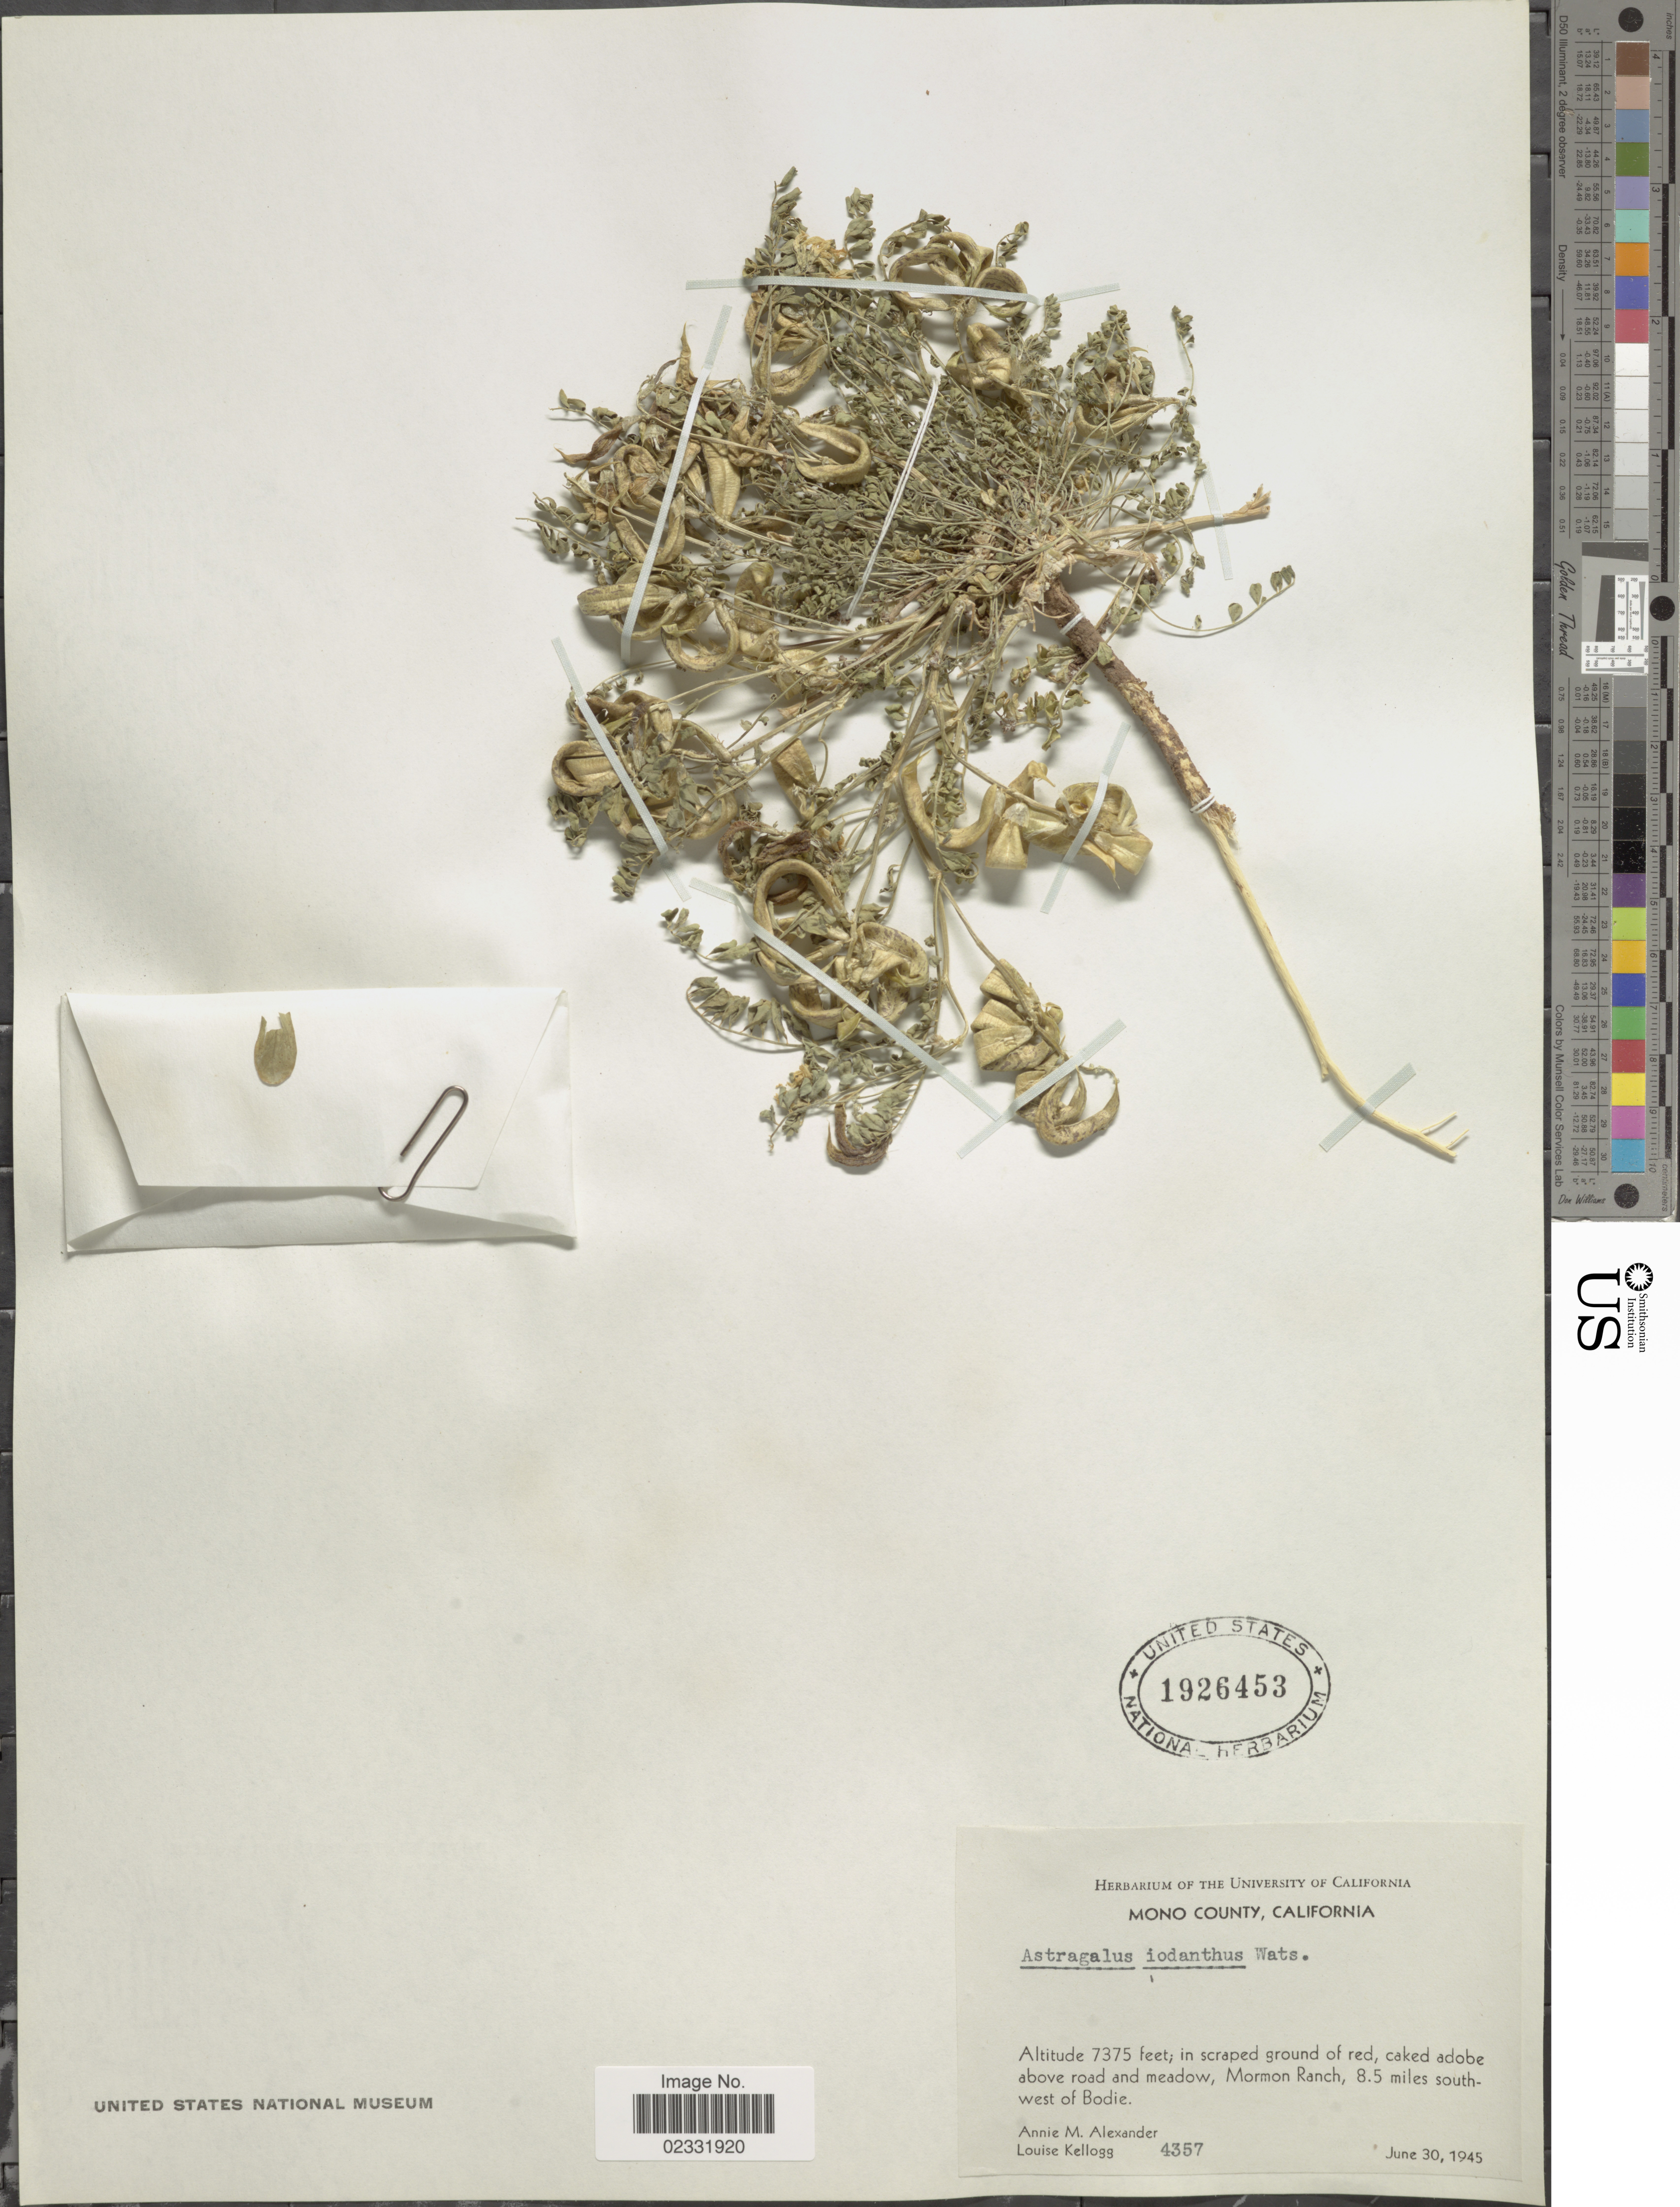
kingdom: Plantae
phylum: Tracheophyta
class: Magnoliopsida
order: Fabales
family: Fabaceae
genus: Astragalus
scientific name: Astragalus iodanthus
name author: S. Watson in C. King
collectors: A. M. Alexander & L. Kellogg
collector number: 4357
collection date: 1945-06-30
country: United States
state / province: California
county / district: Mono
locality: Mono County, in scraped ground of red, caked adobe above road and meadow, Mormon Ranch, 8.5 miles south-west of Bodie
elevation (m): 2248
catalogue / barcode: US 1926453